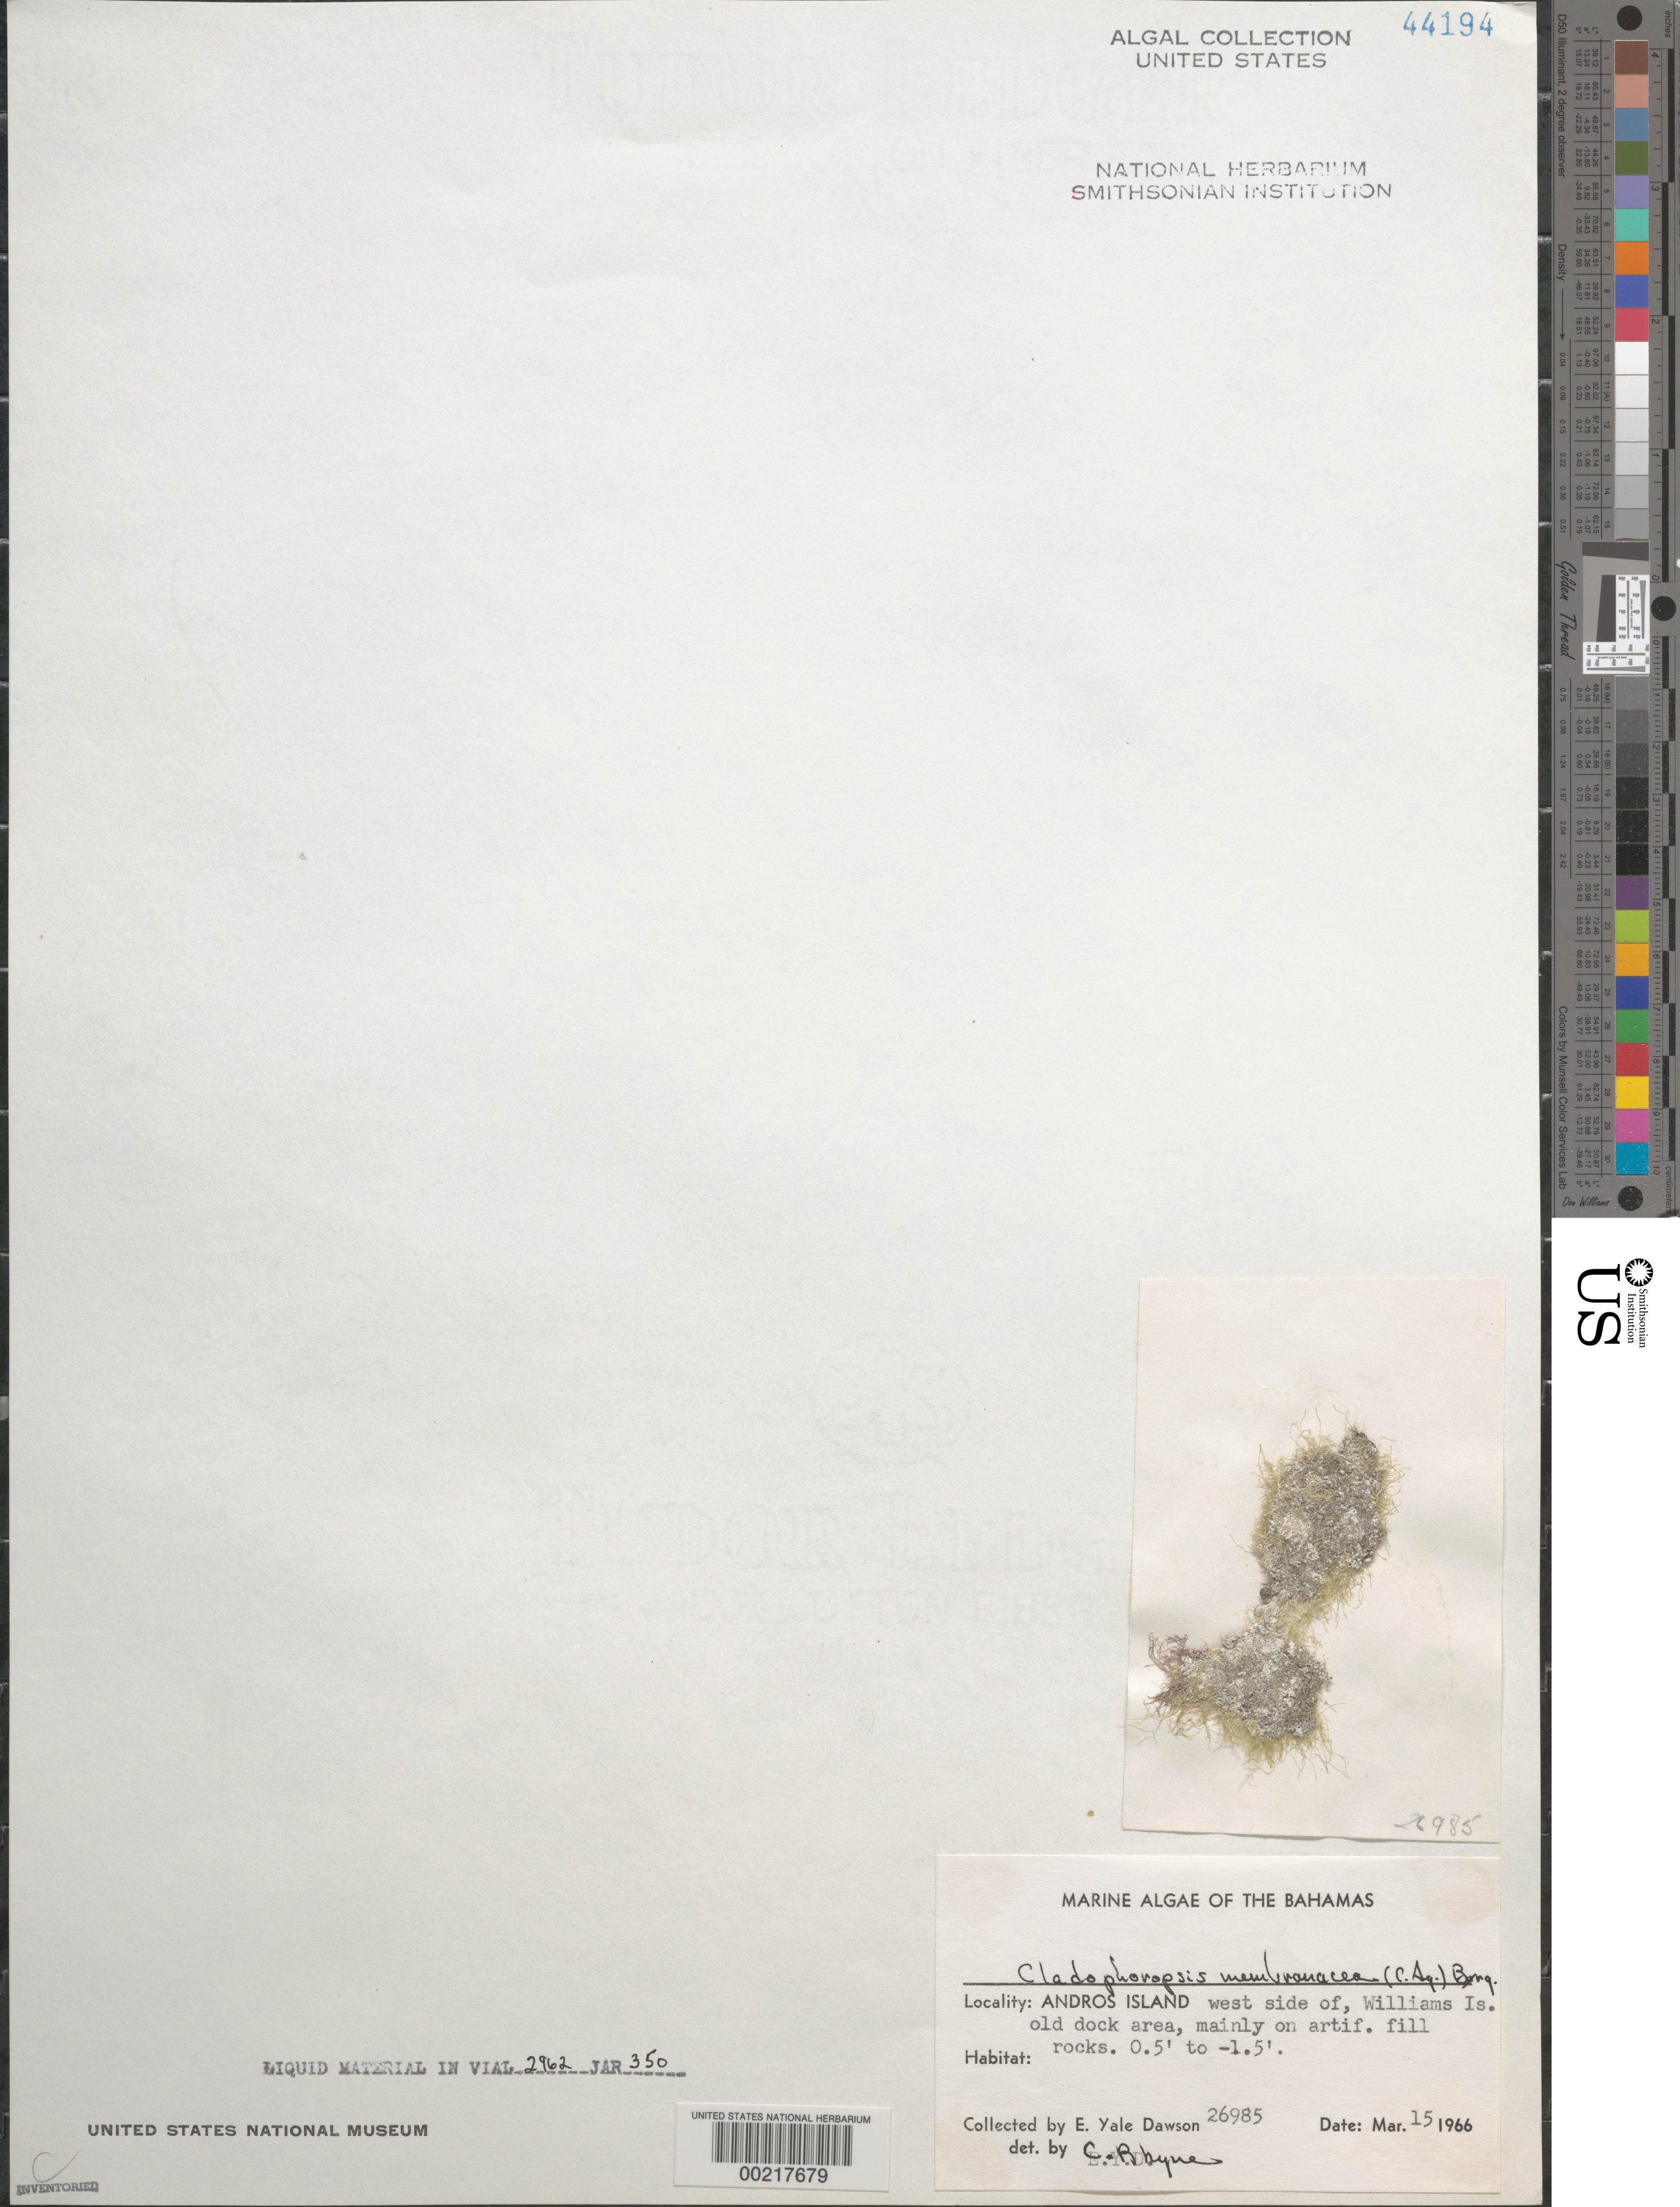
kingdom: Plantae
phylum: Chlorophyta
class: Ulvophyceae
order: Siphonocladales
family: Boodleaceae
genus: Cladophoropsis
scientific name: Cladophoropsis membranacea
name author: (Hofman-Bang) Børgesen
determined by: Rhyne, C. F.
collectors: E. Y. Dawson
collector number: EYD 26985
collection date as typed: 15 Mar 1966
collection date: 1966-03-15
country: Bahamas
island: Andros Island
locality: West side of Andros Island, Williams Island old dock area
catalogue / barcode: US 44194